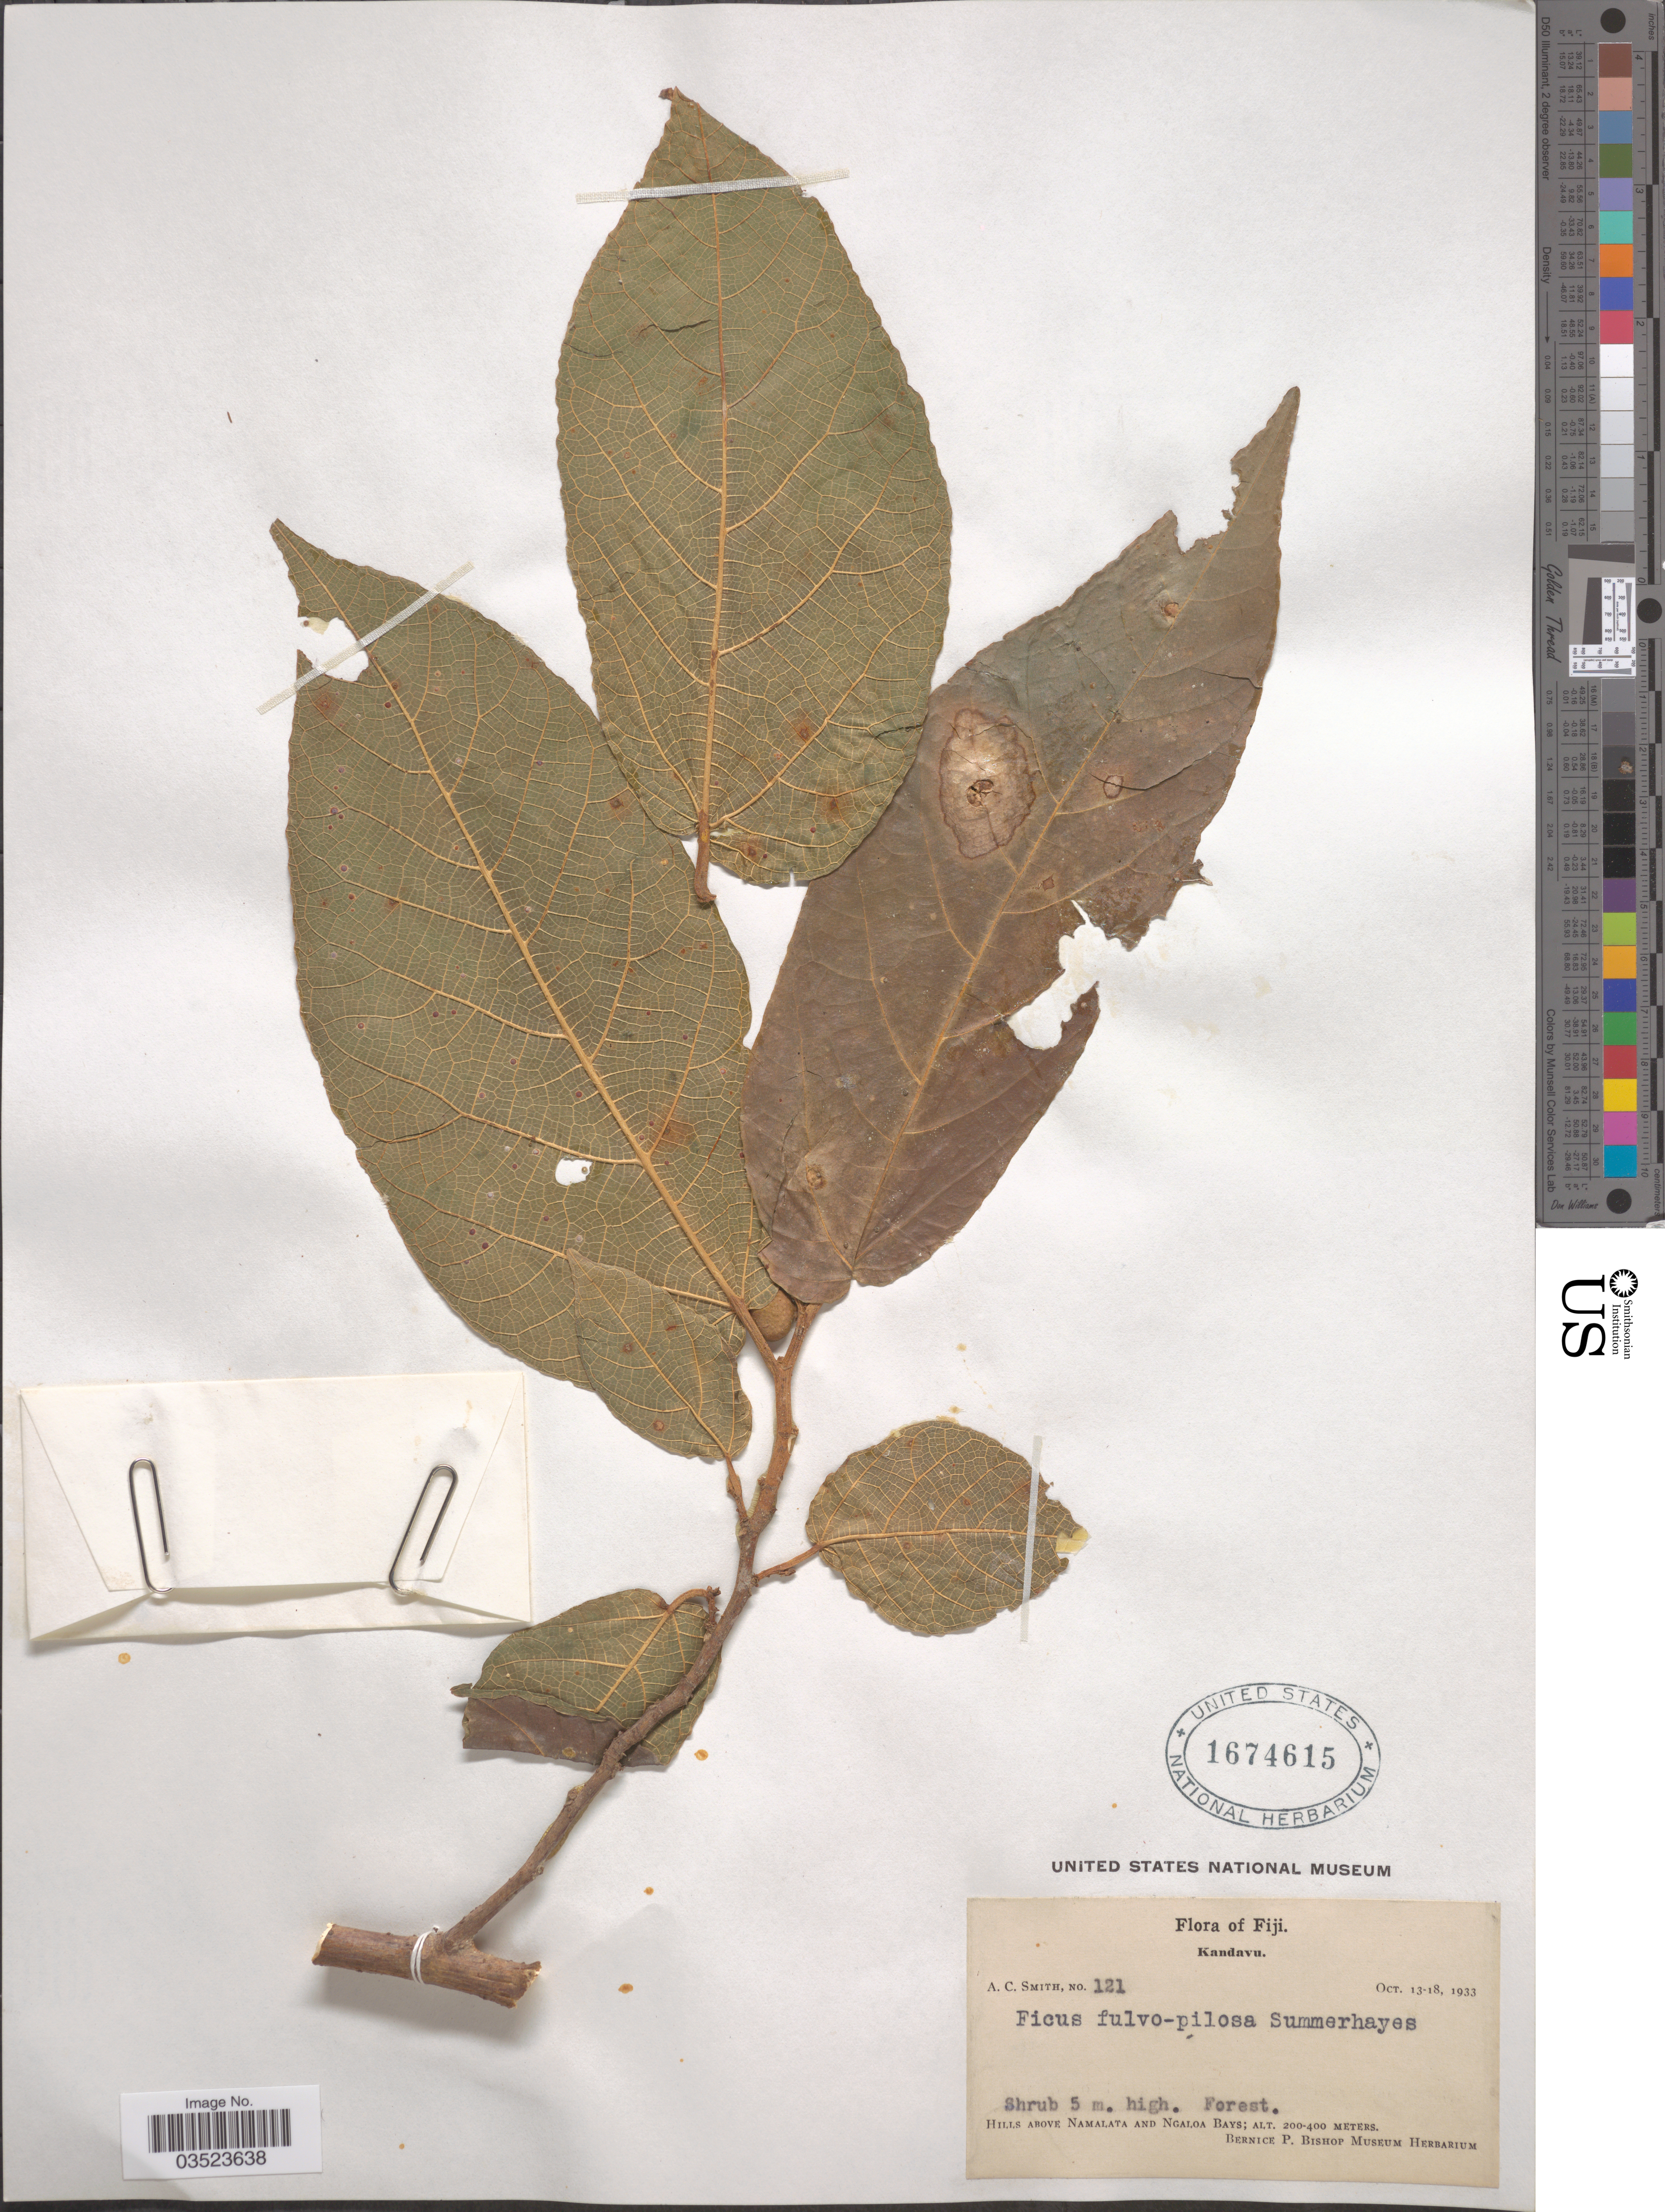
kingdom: Plantae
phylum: Tracheophyta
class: Magnoliopsida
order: Rosales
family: Moraceae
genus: Ficus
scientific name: Ficus fulvo-pilosa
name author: Summerh. in A.C. Sm.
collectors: A. C. Smith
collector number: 121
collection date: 1933-10-13/1933-10-18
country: Fiji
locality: Kandavu. Hills above Namalata and Ngaloa Bays.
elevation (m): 200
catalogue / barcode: US 1674615